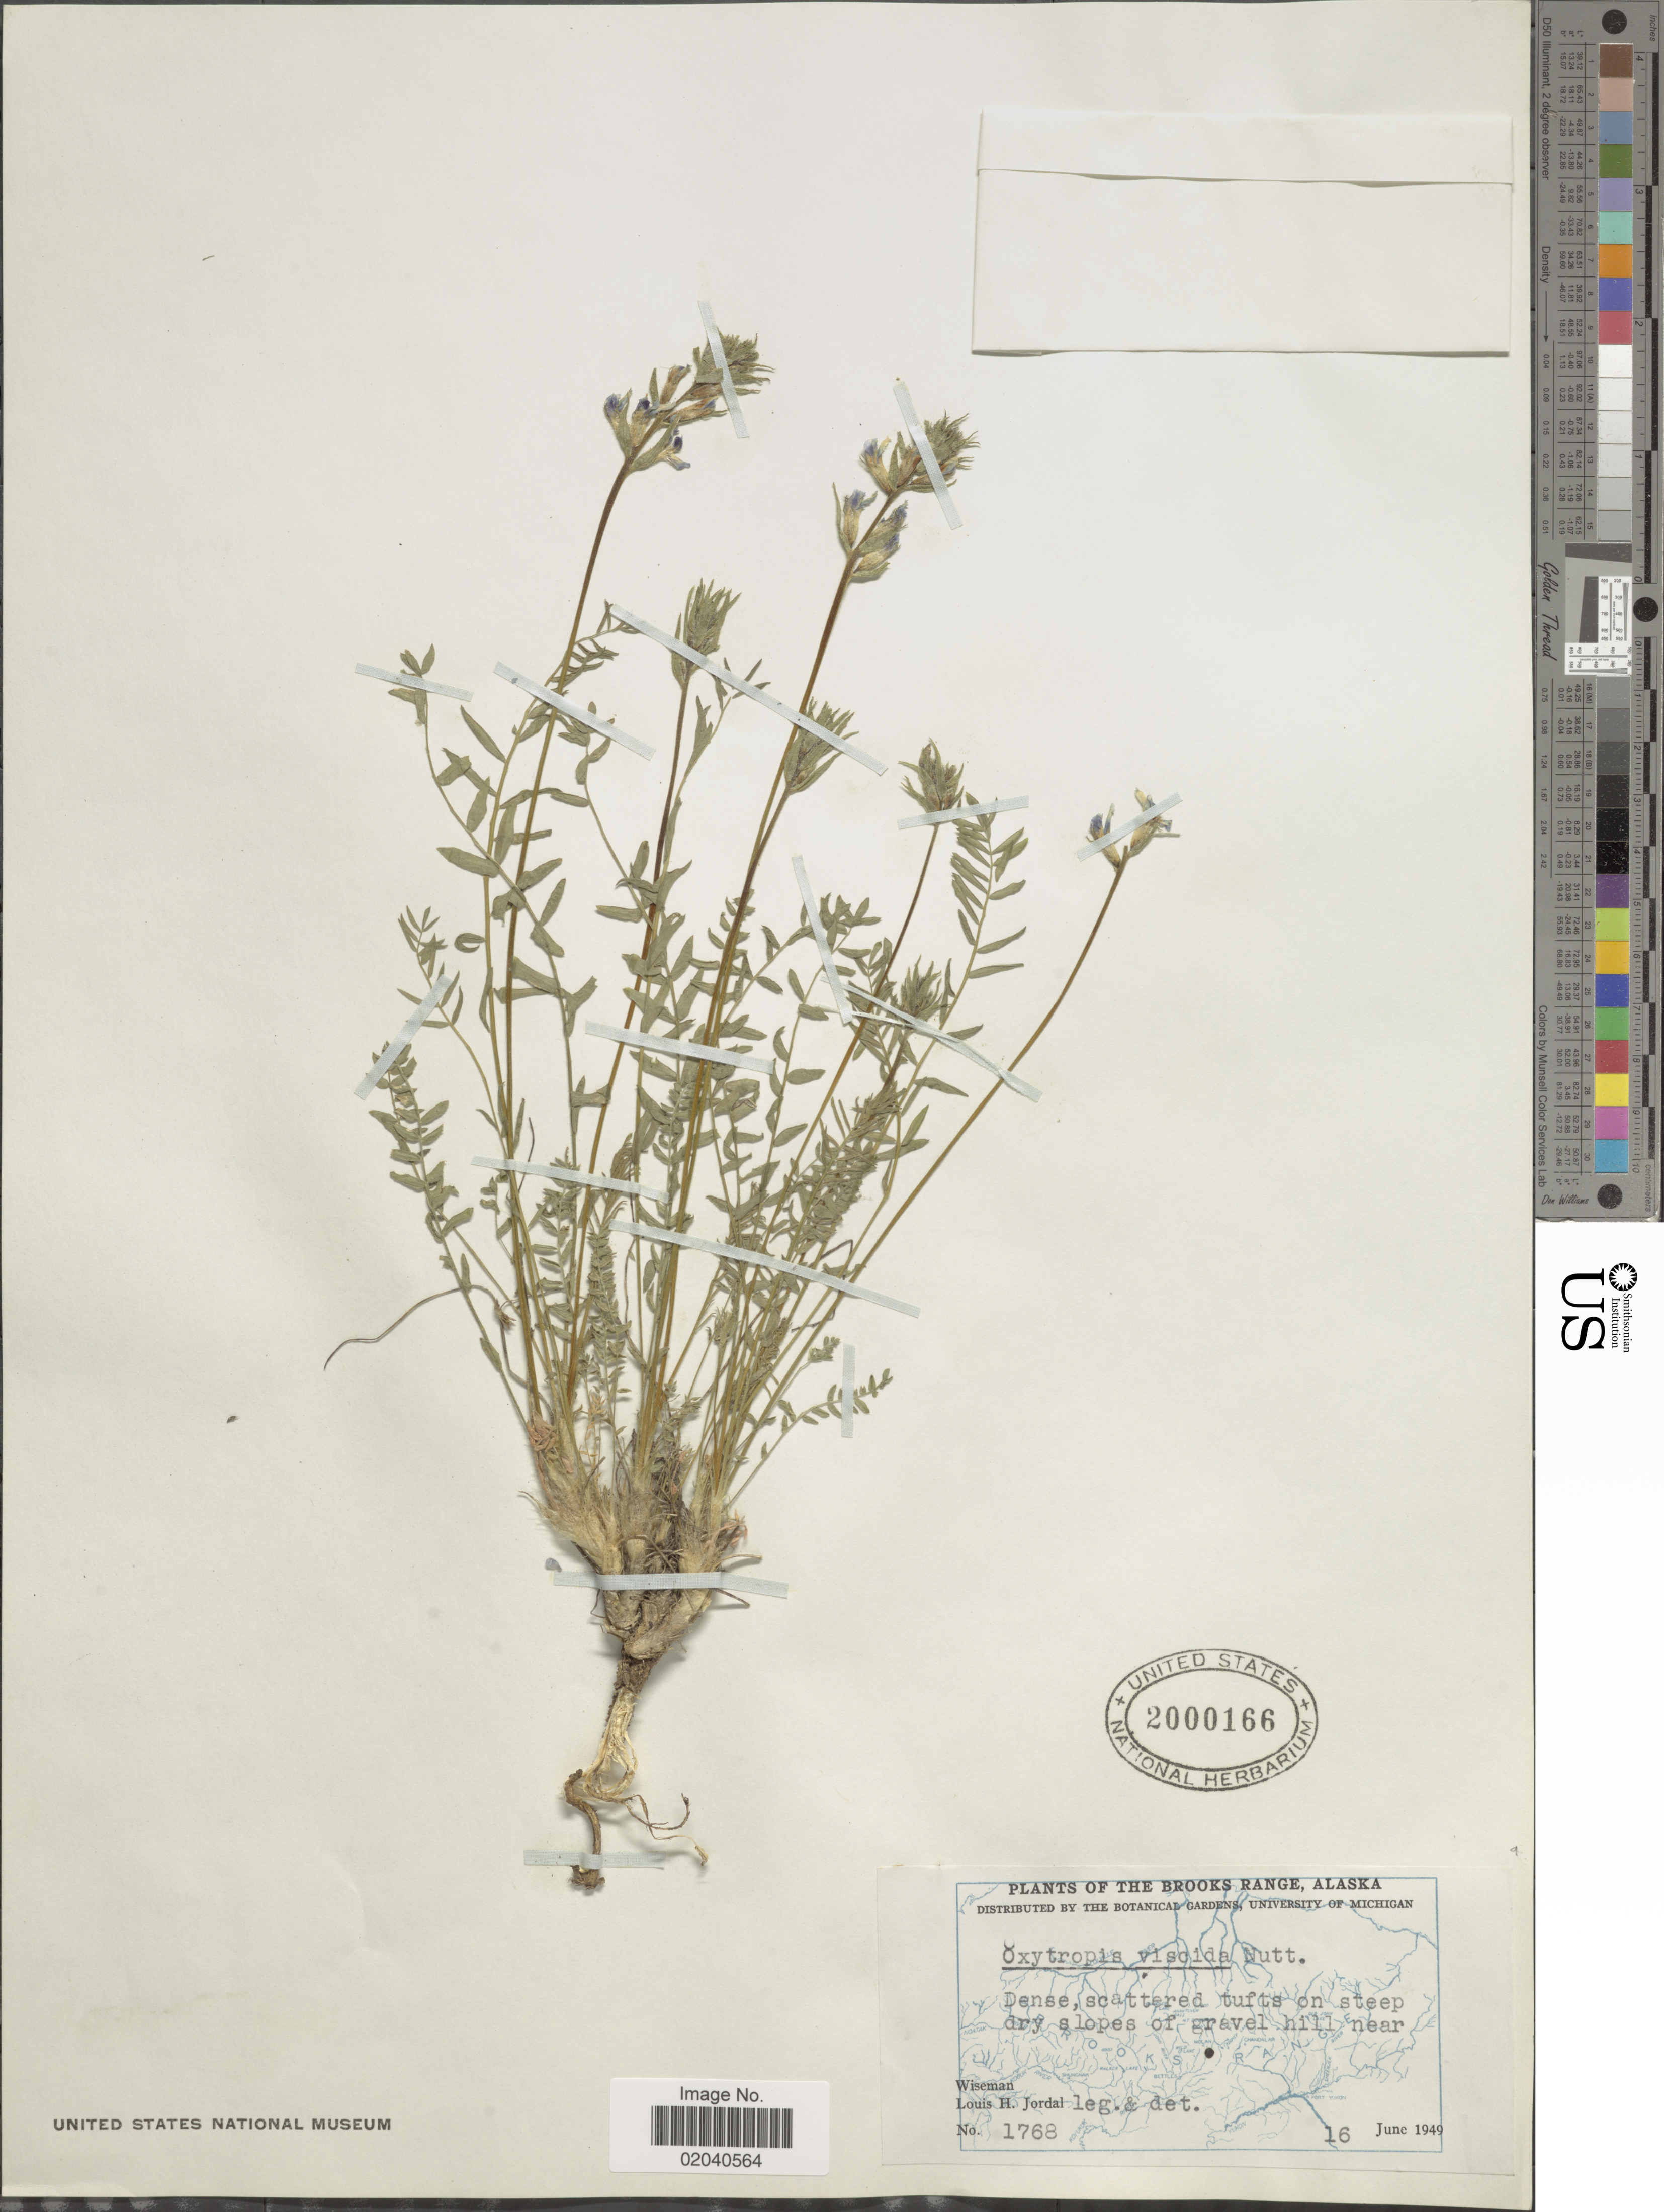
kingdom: Plantae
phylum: Tracheophyta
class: Magnoliopsida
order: Fabales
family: Fabaceae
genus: Oxytropis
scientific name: Oxytropis viscida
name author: Nutt.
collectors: L. Jordal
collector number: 1768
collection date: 1949-06-16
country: United States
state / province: Alaska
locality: The Brooks Range, Dense, scattered tufts on steep dry slopes of gravel hill near Wiseman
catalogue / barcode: US 2000166